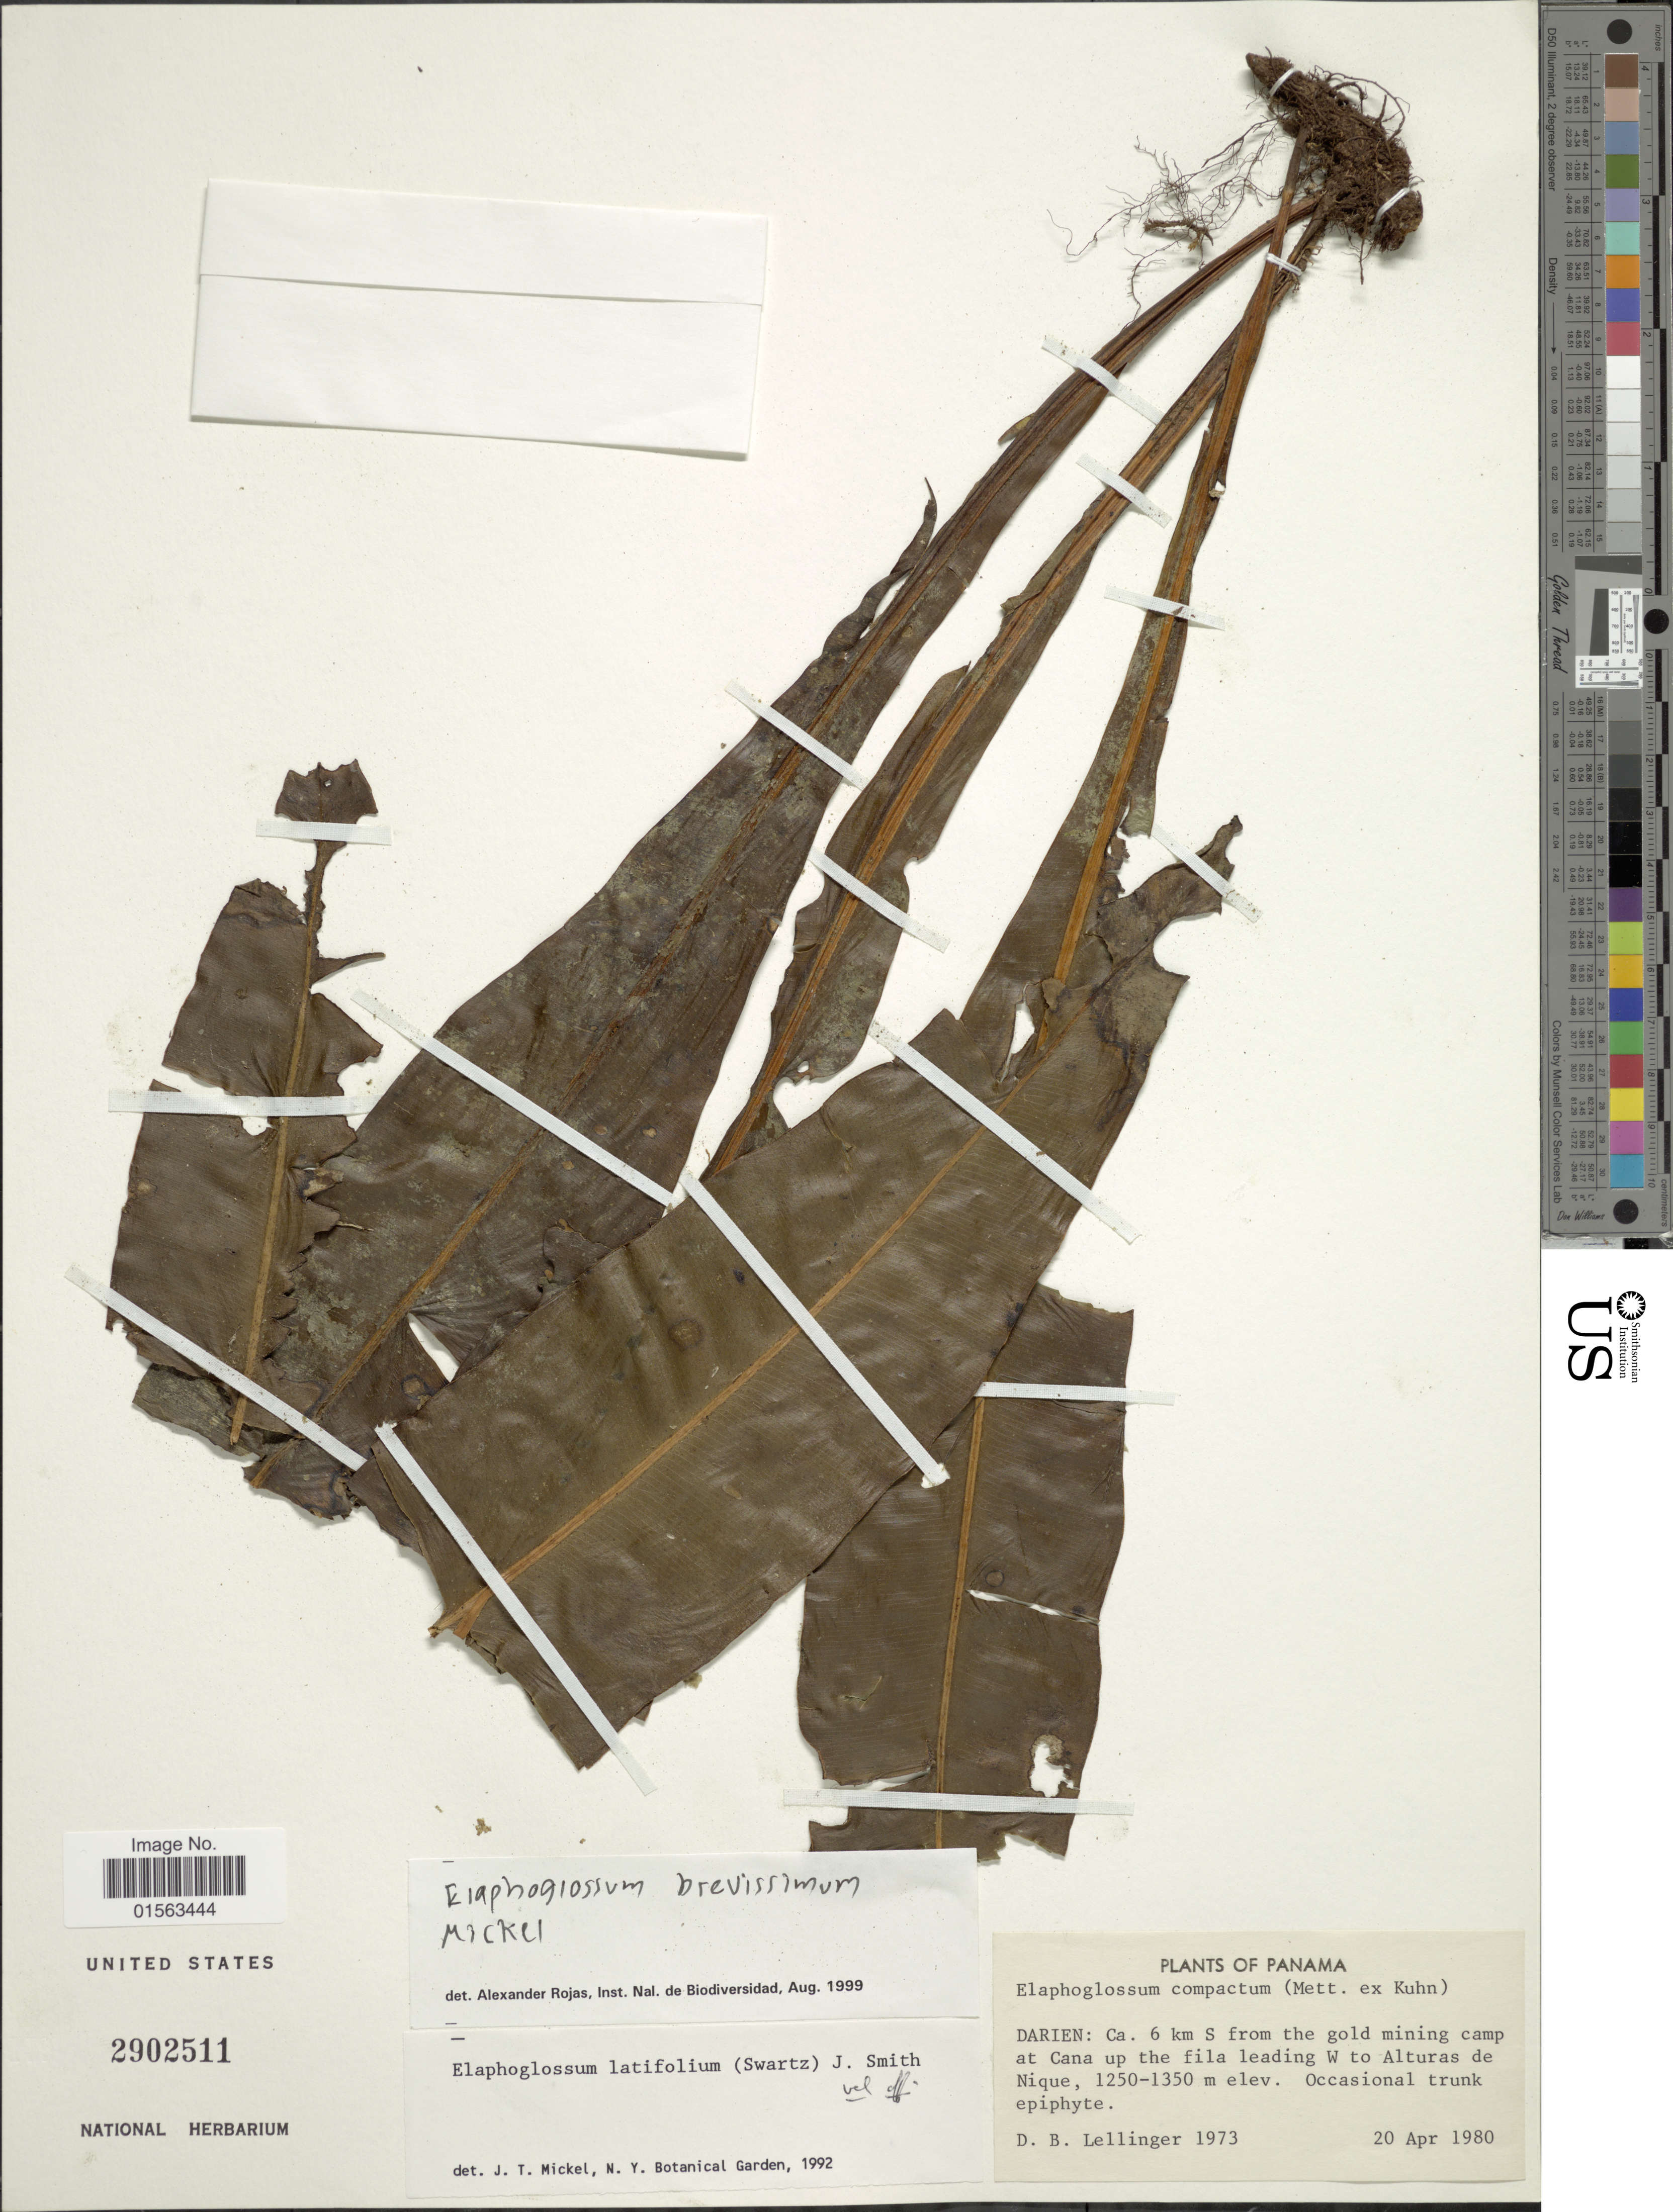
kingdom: Plantae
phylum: Tracheophyta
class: Polypodiopsida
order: Polypodiales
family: Dryopteridaceae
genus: Elaphoglossum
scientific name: Elaphoglossum brevissimum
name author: Mickel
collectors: D. B. Lellinger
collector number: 1973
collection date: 1980-04-20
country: Panama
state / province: Darién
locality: Darien: Ca. 6 km S from the gold mining camp at Cana up the fila leading W to Alturas de Nique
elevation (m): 1250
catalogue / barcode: US 2902511